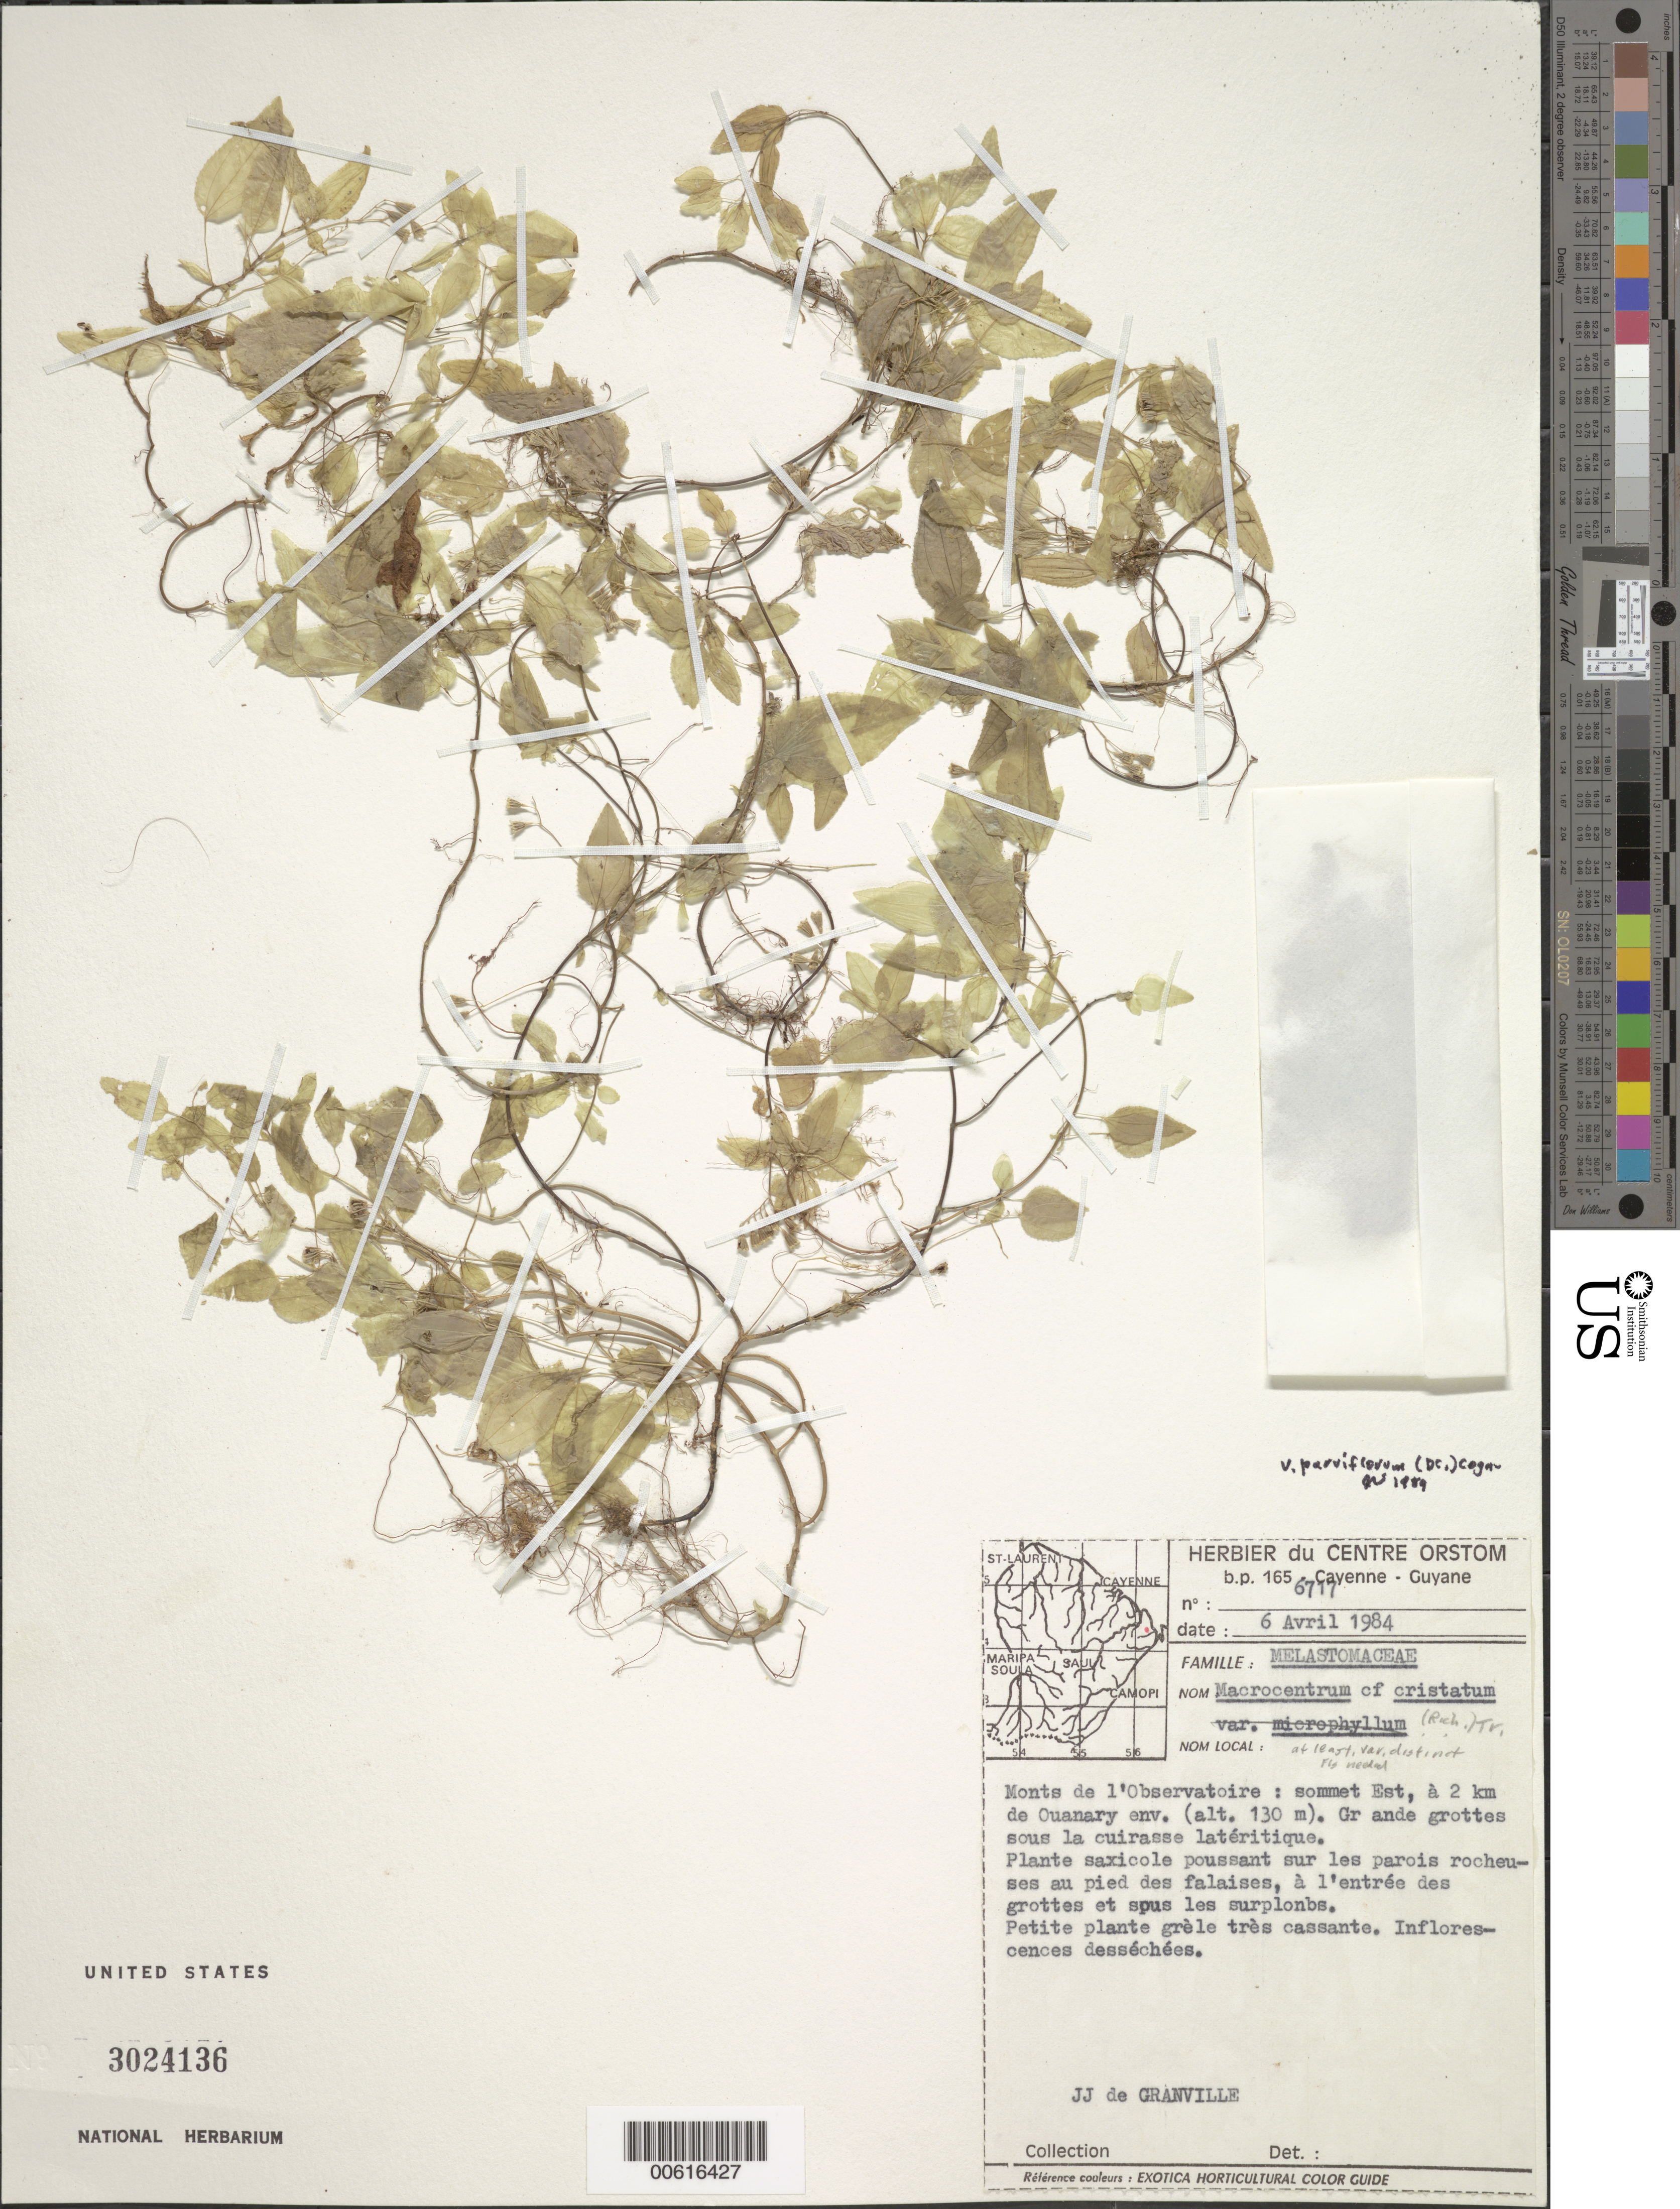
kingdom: Plantae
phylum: Tracheophyta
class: Magnoliopsida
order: Myrtales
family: Melastomataceae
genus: Macrocentrum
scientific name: Macrocentrum cristatum var. parviflorum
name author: (DC.) Cogn.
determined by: Wurdack, John J., (US), US (UNITED STATES)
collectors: J.-J. de Granville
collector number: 6717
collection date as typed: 6-Apr-84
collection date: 1984-04-06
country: French Guiana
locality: Monts de l'Observatoire; sommet Est, 2 km de Ouanary environ, Lower Oyapock Basin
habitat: Grande grottes sous la cuirasse lateritique. Poussant sur les parois rocheuses au pied des falaises, a l'entrée des grottes et sous les surplonbs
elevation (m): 130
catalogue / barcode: US 3024136